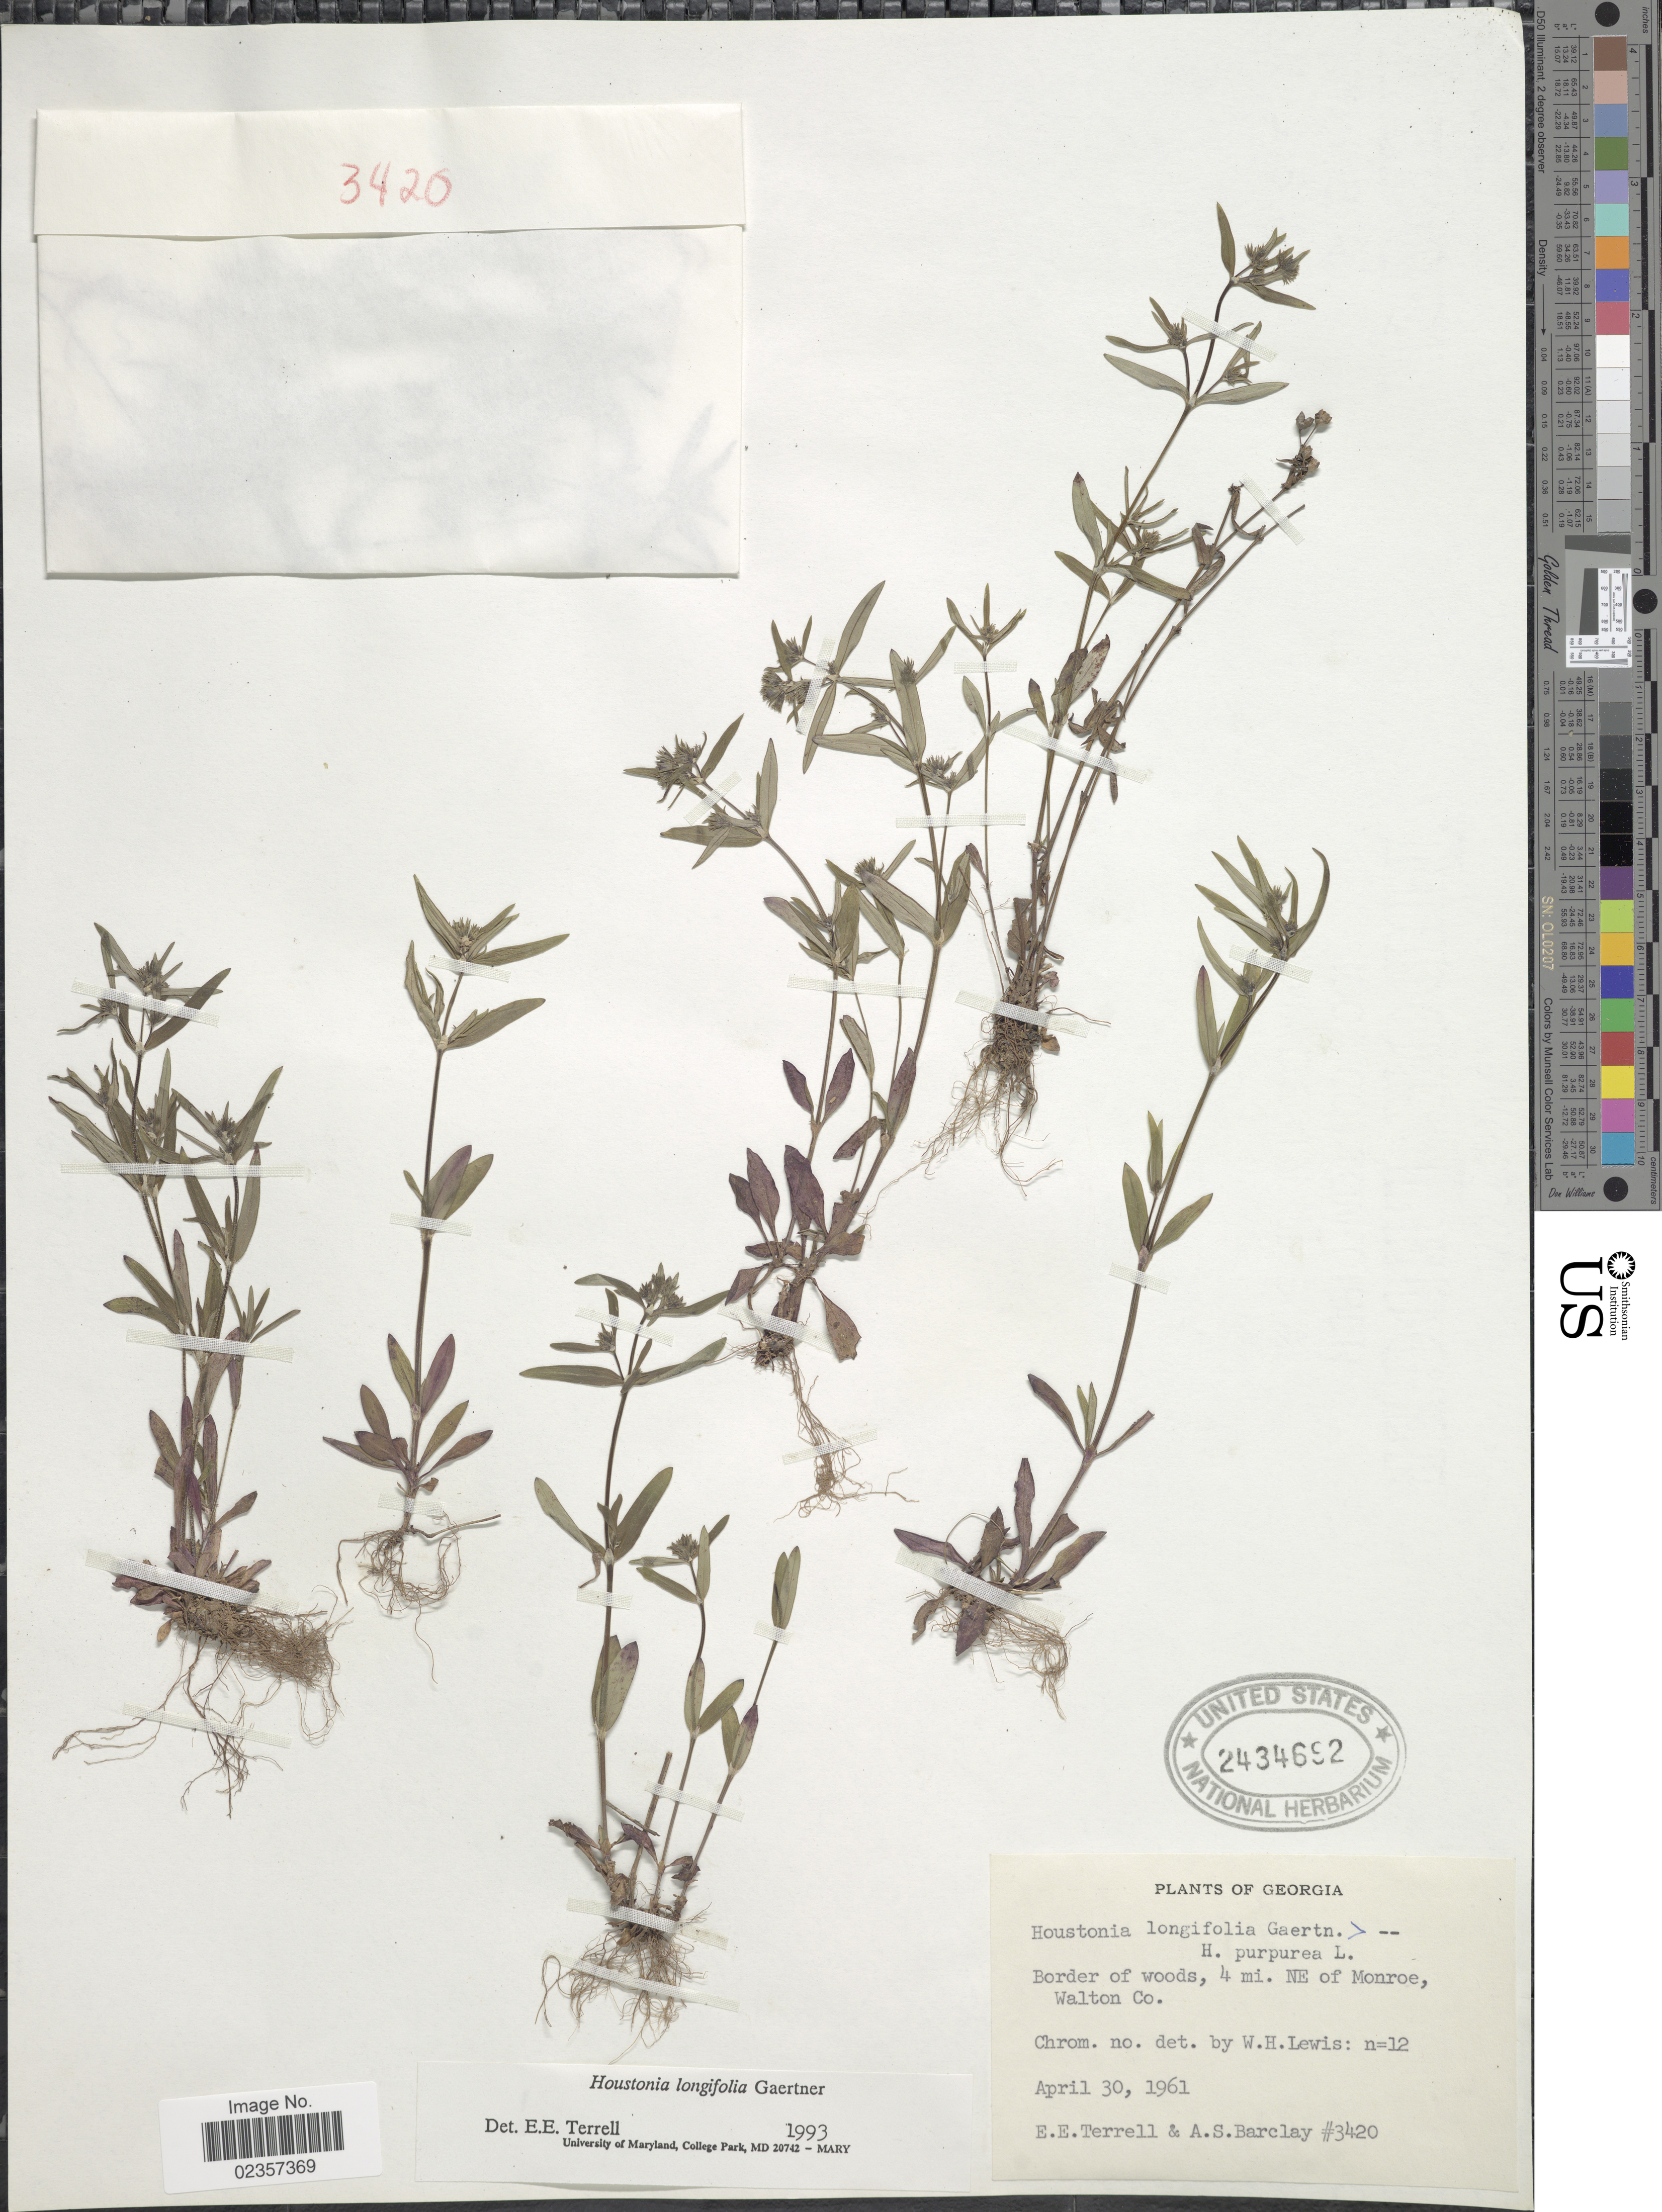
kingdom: Plantae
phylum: Tracheophyta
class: Magnoliopsida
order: Gentianales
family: Rubiaceae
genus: Houstonia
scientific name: Houstonia longifolia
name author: Gaertn.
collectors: E. E. Terrell & A. S. Barclay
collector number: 3420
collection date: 1961-04-30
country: United States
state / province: Georgia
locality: Border of woods, 4 mi. NE of Monroe, Walton Co.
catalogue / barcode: US 2434692